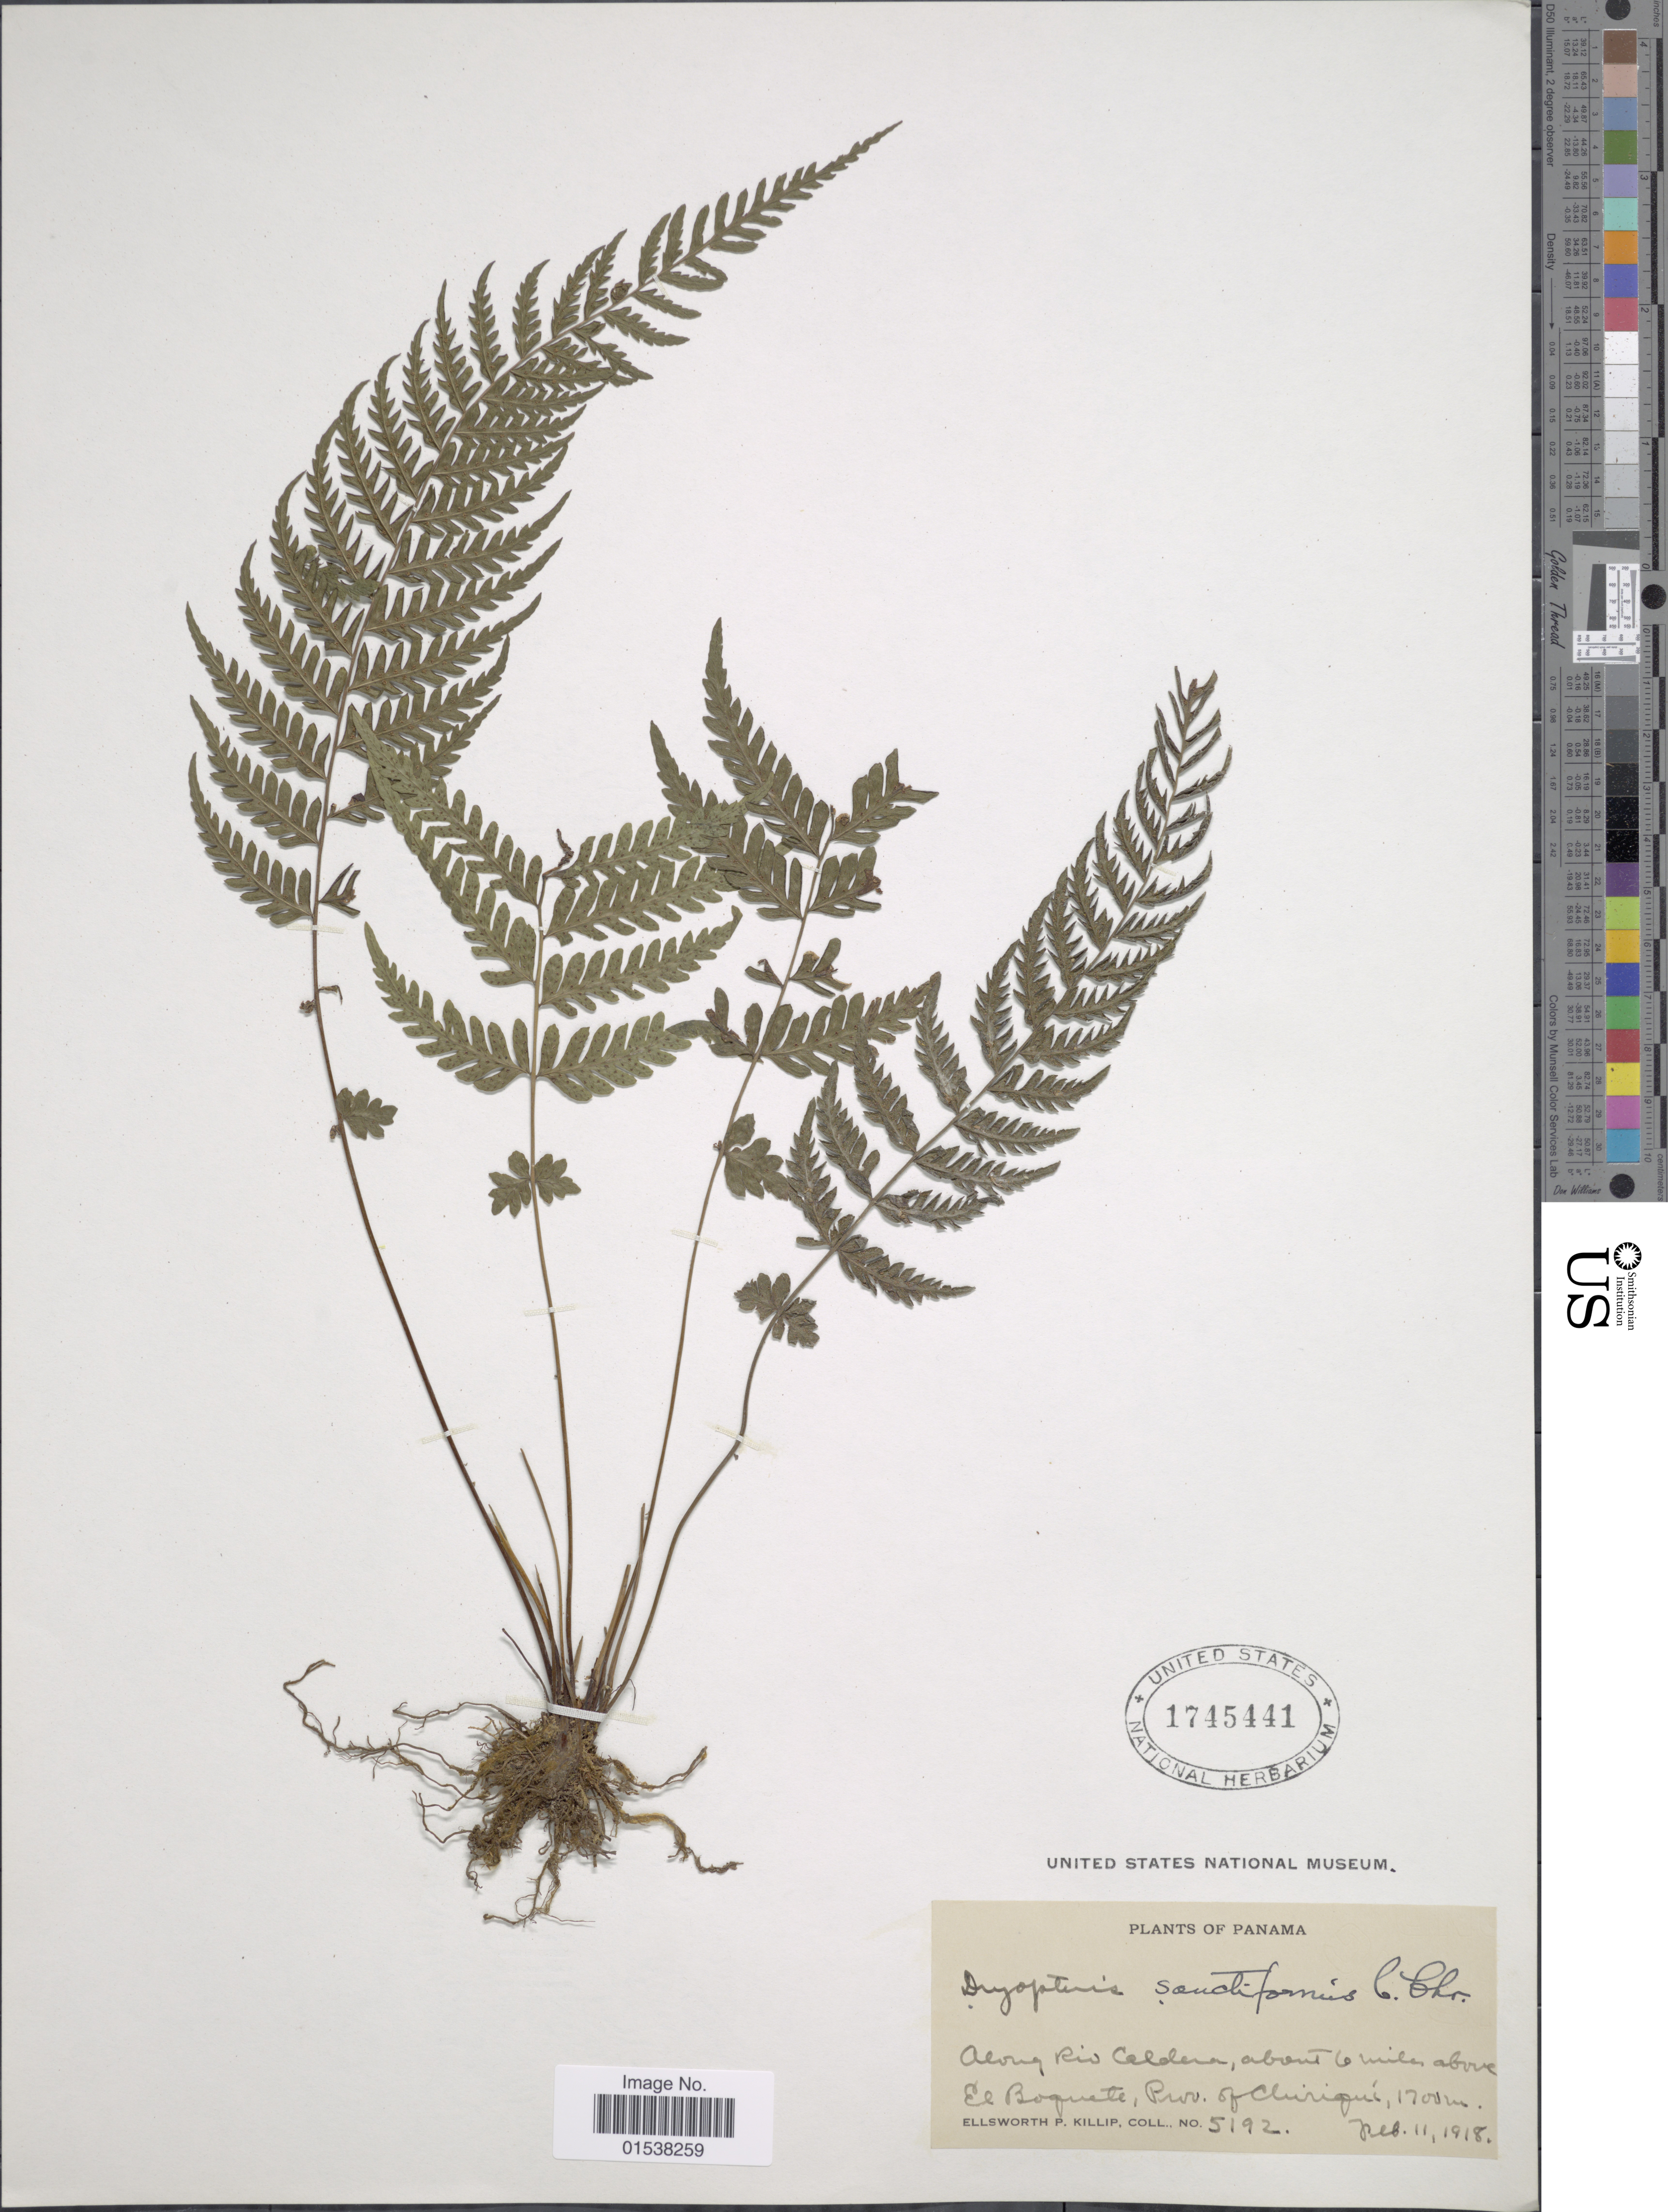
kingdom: Plantae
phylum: Tracheophyta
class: Polypodiopsida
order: Polypodiales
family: Thelypteridaceae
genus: Amauropelta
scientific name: Amauropelta cinerea (Sodiro) comb. nov., ined. 2015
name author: (Sodiro)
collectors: E. P. Killip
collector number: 5192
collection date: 1918-02-11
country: Panama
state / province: Chiriqui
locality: Along Rio Caldera, about 10 miles above El Boquete, prov. of Chiriqui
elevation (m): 1700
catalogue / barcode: US 1745441